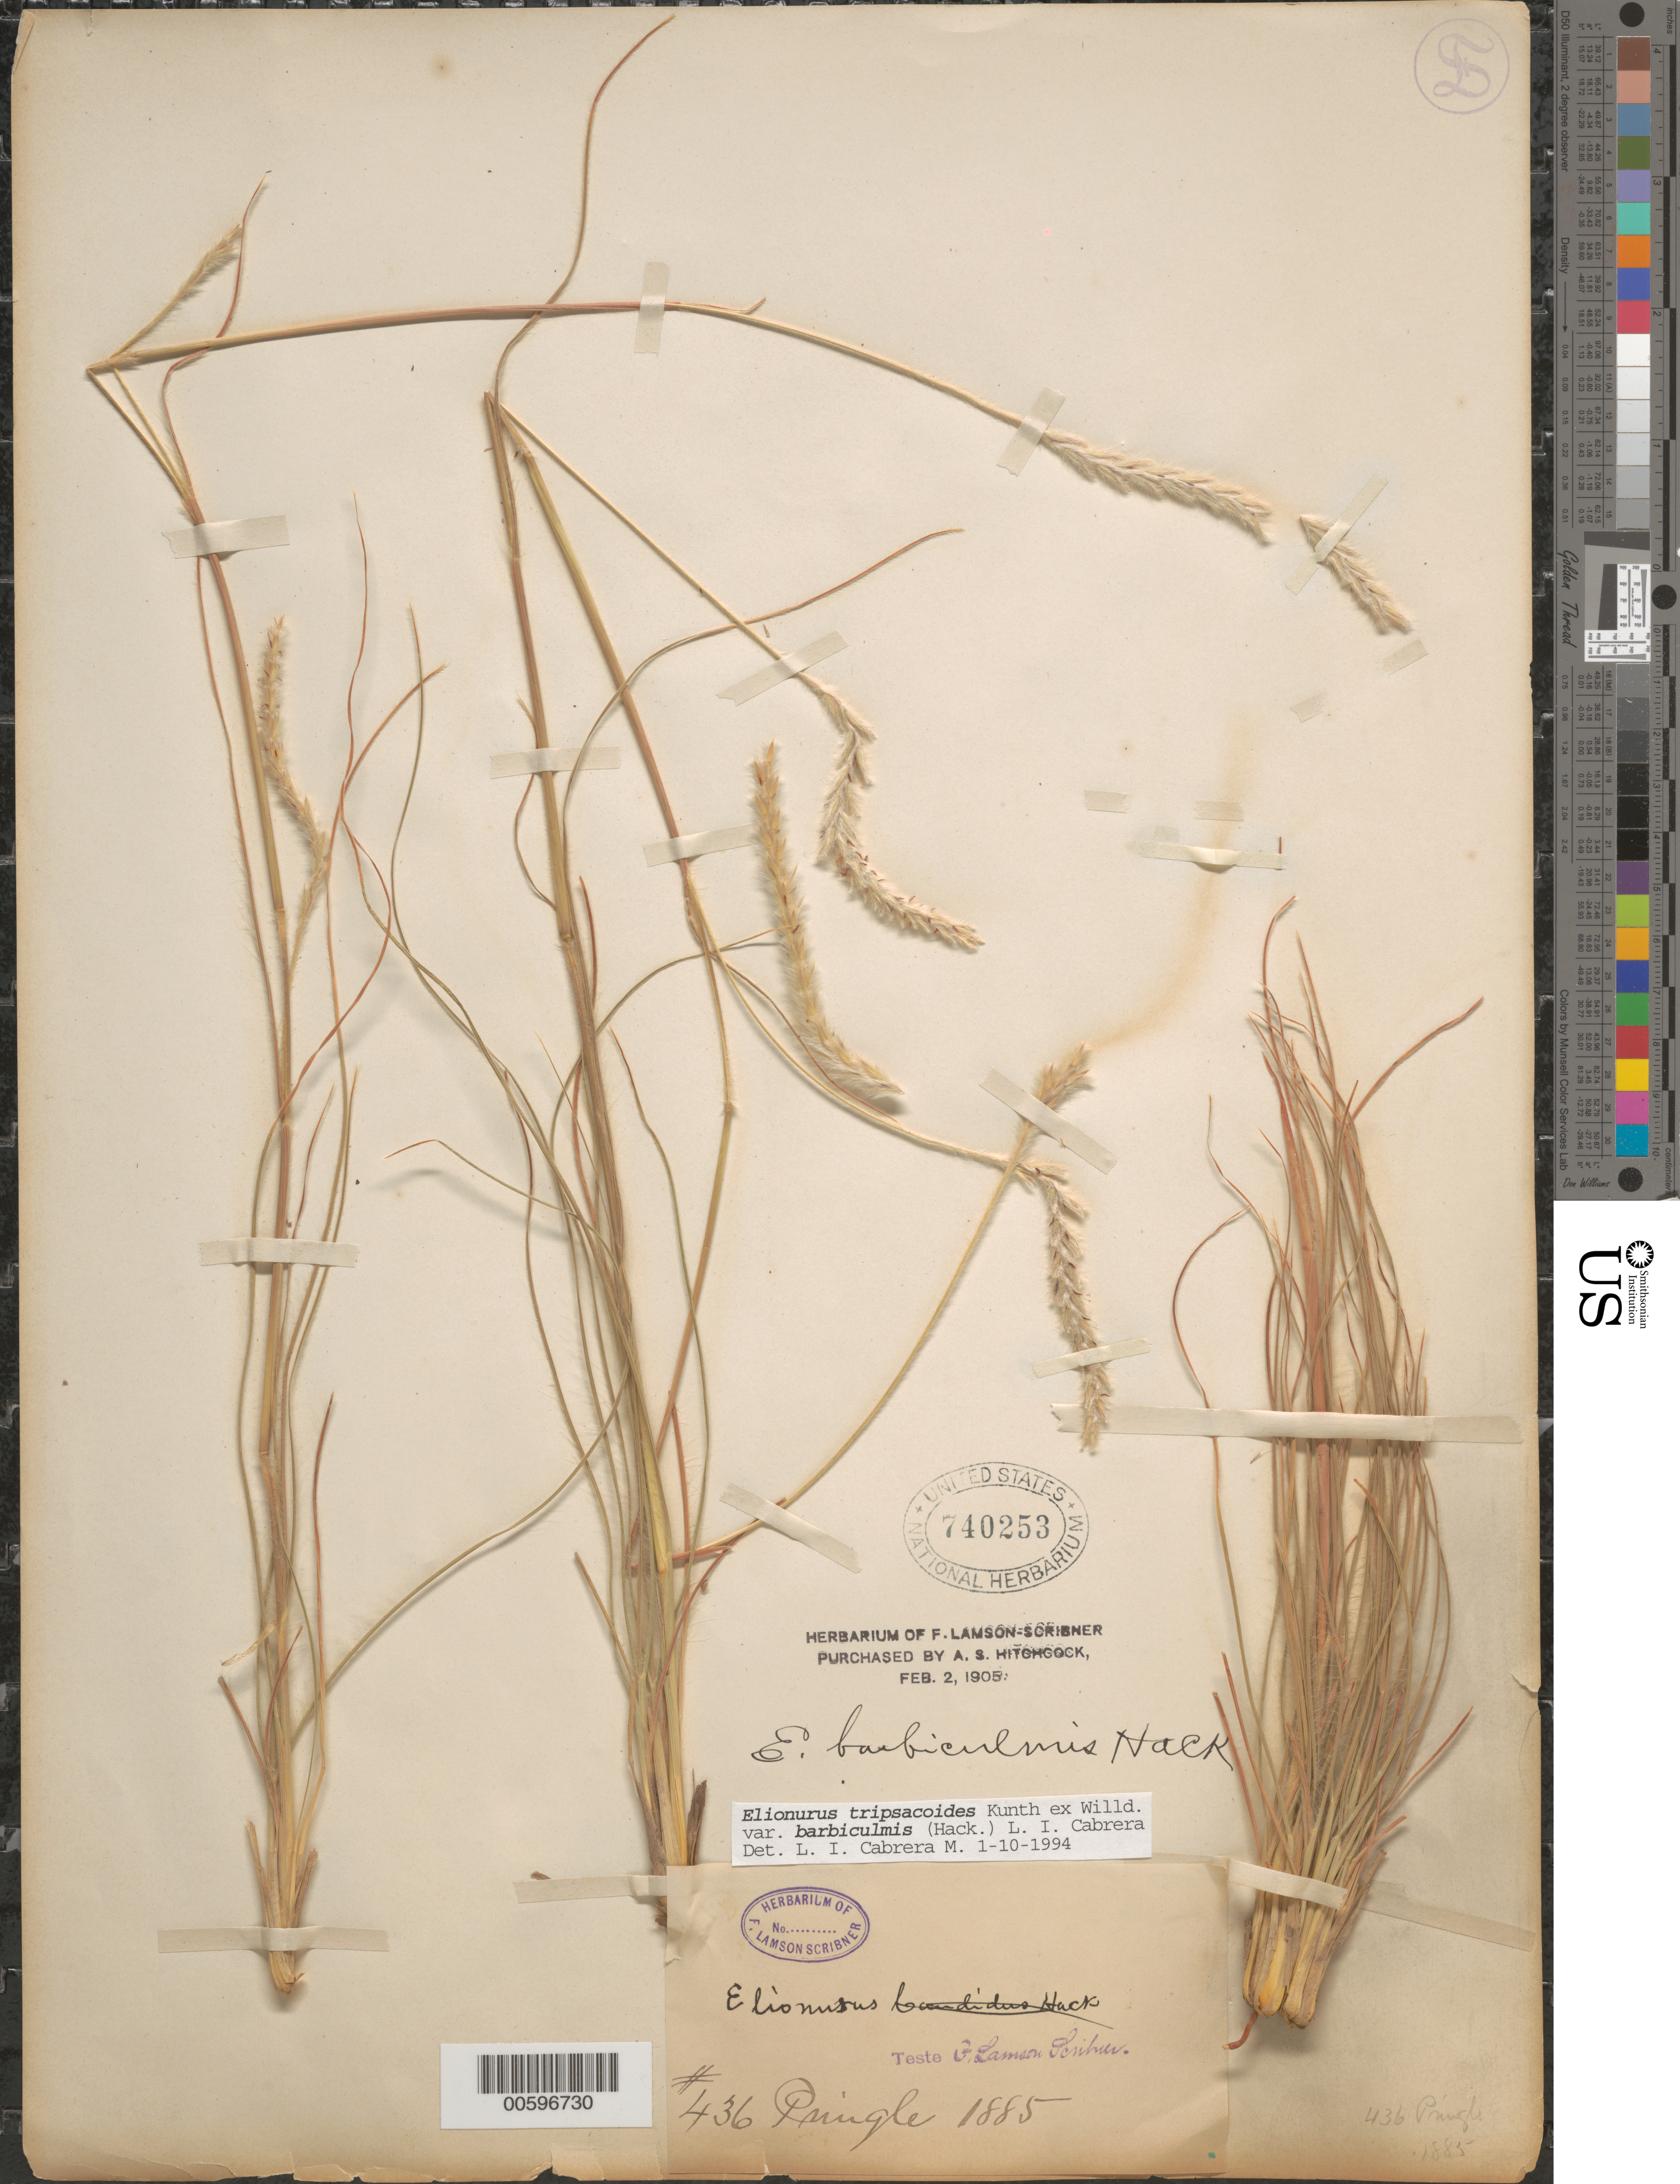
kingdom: Plantae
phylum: Tracheophyta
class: Liliopsida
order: Poales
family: Poaceae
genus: Elionurus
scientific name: Elionurus tripsacoides var. barbiculmis (Hack.) L.I. Cabrera & Dávila, comb. ined.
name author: (Hack.) L.I. Cabrera & Dávila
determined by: Cabrera M., L. I.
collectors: -- Pringle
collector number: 436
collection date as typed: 0 1885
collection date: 1885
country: Mexico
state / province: Durango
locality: San Ramon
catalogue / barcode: US 740253